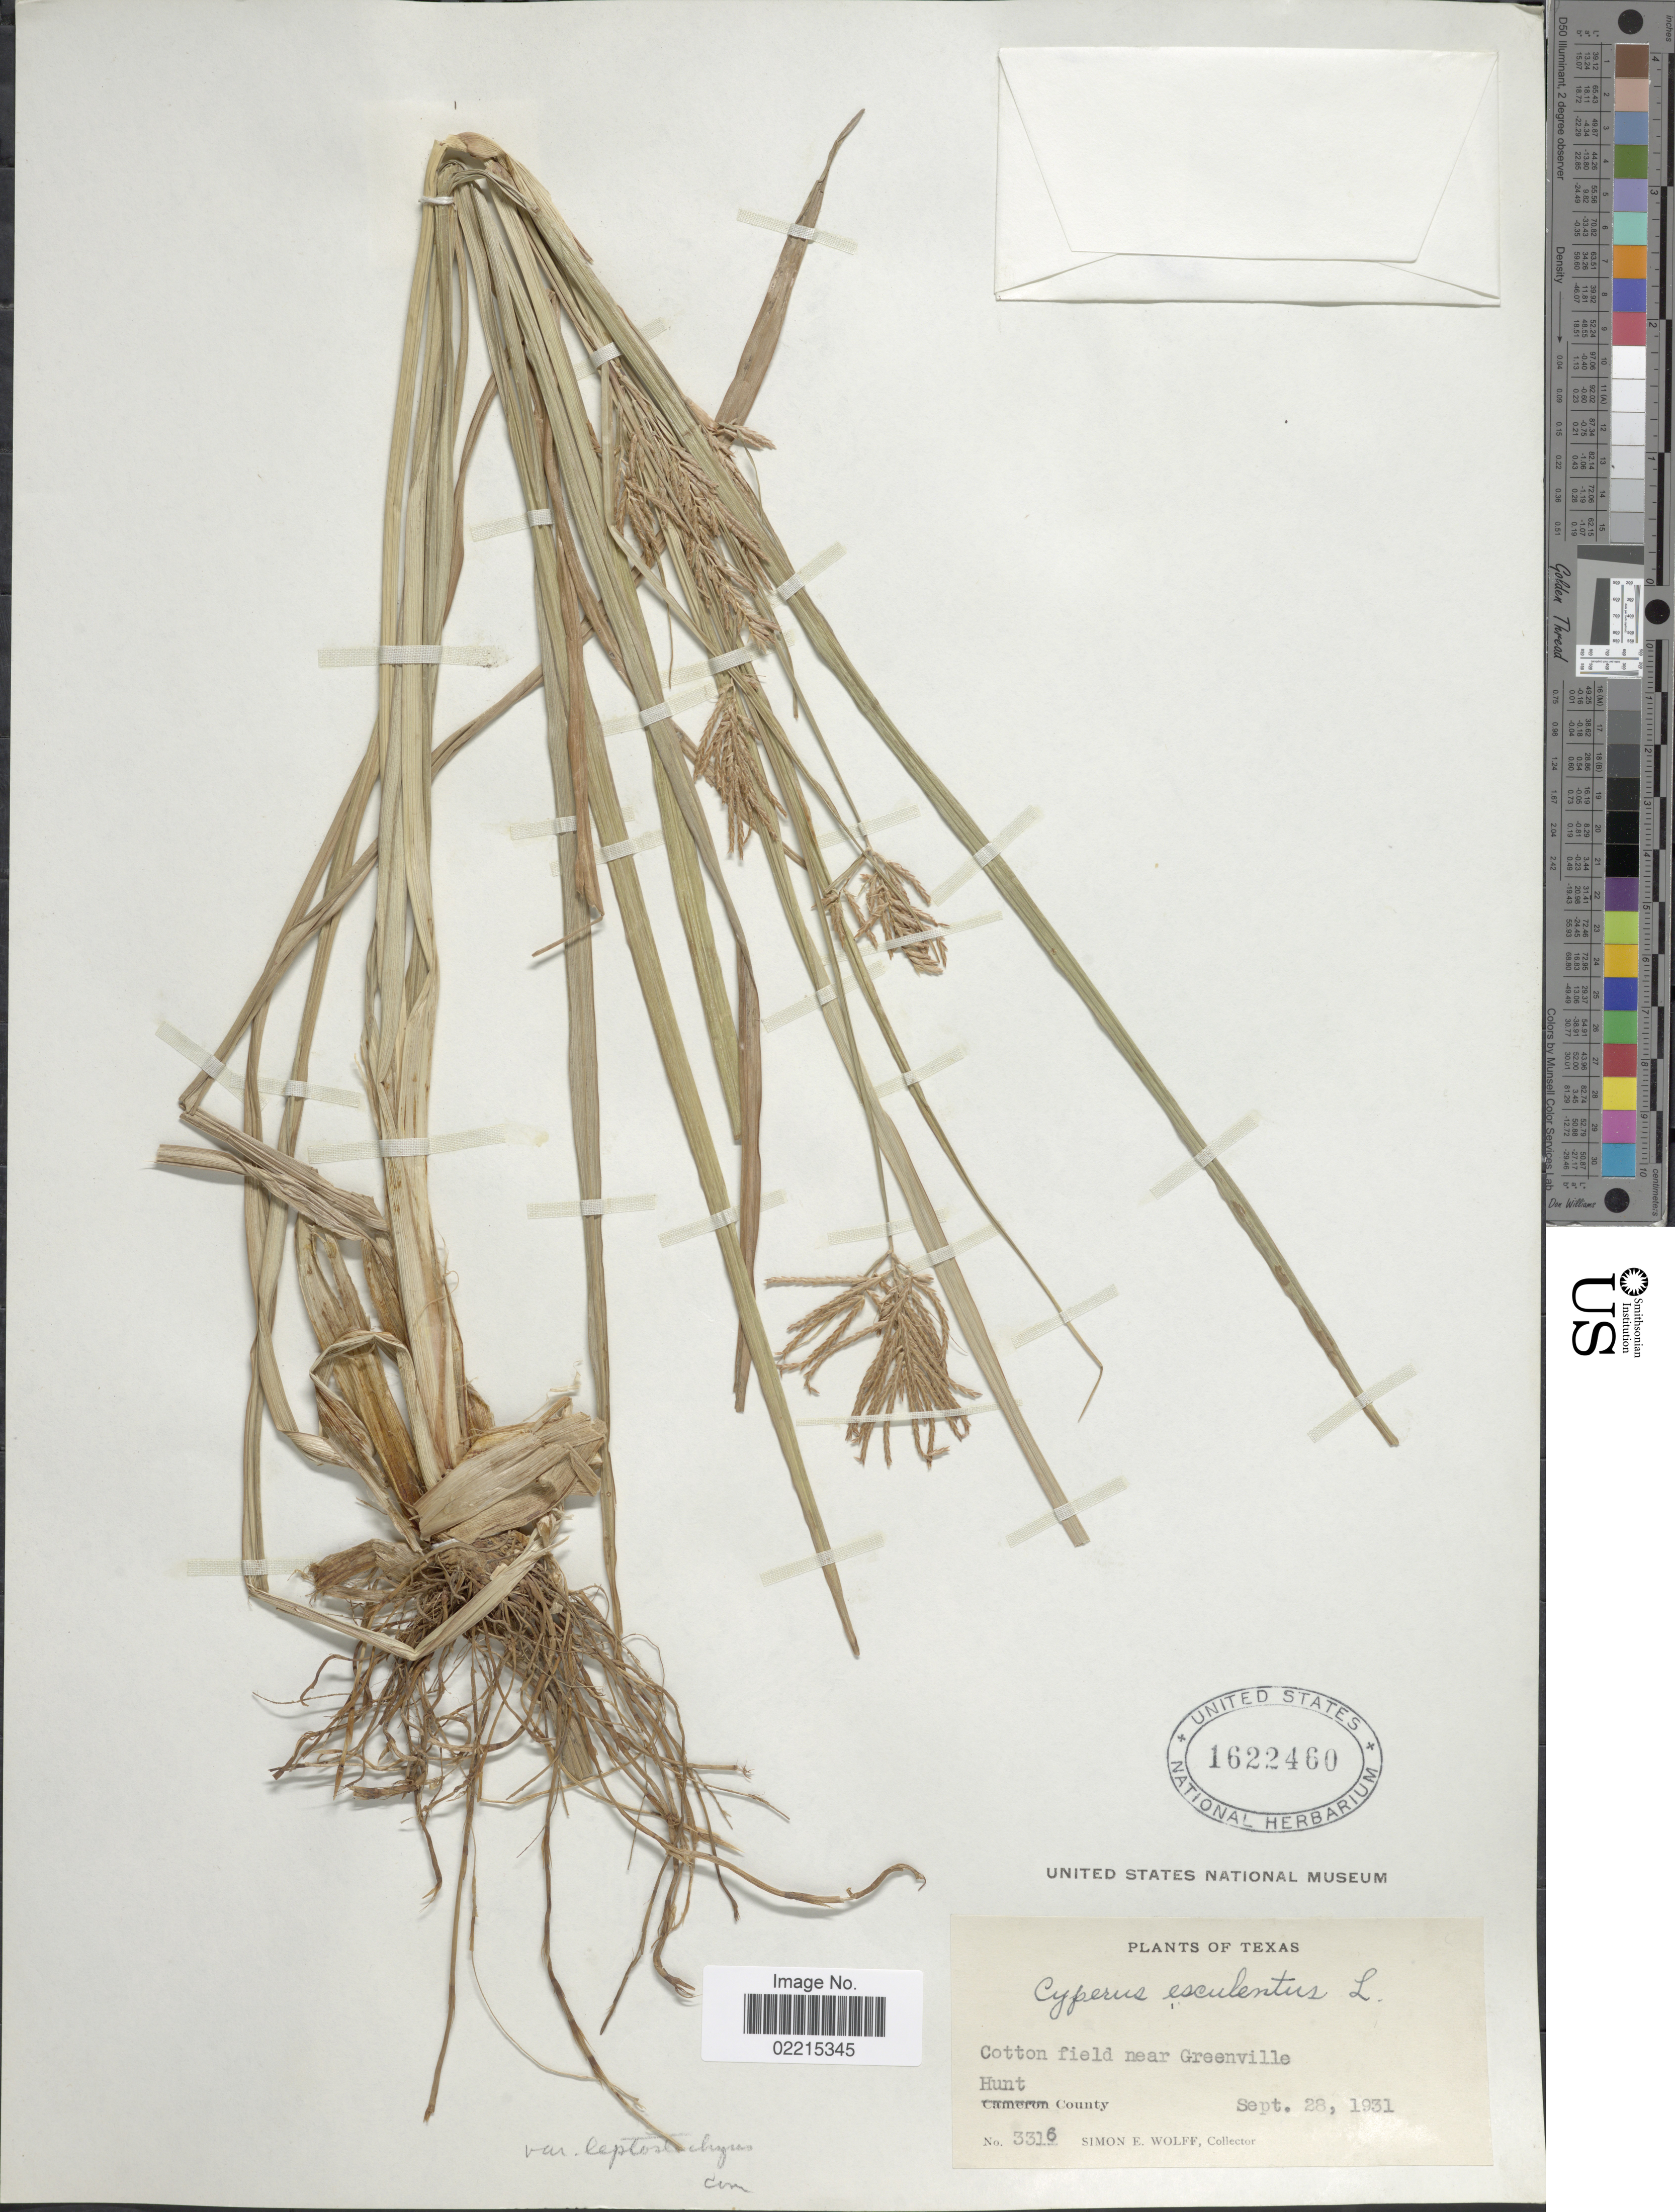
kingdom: Plantae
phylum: Tracheophyta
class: Liliopsida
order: Poales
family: Cyperaceae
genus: Cyperus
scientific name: Cyperus esculentus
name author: L.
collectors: S. E. Wolff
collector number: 3316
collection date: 1931-09-28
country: United States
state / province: Texas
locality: Cotton field near Greenville Hunt County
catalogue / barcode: US 1622460